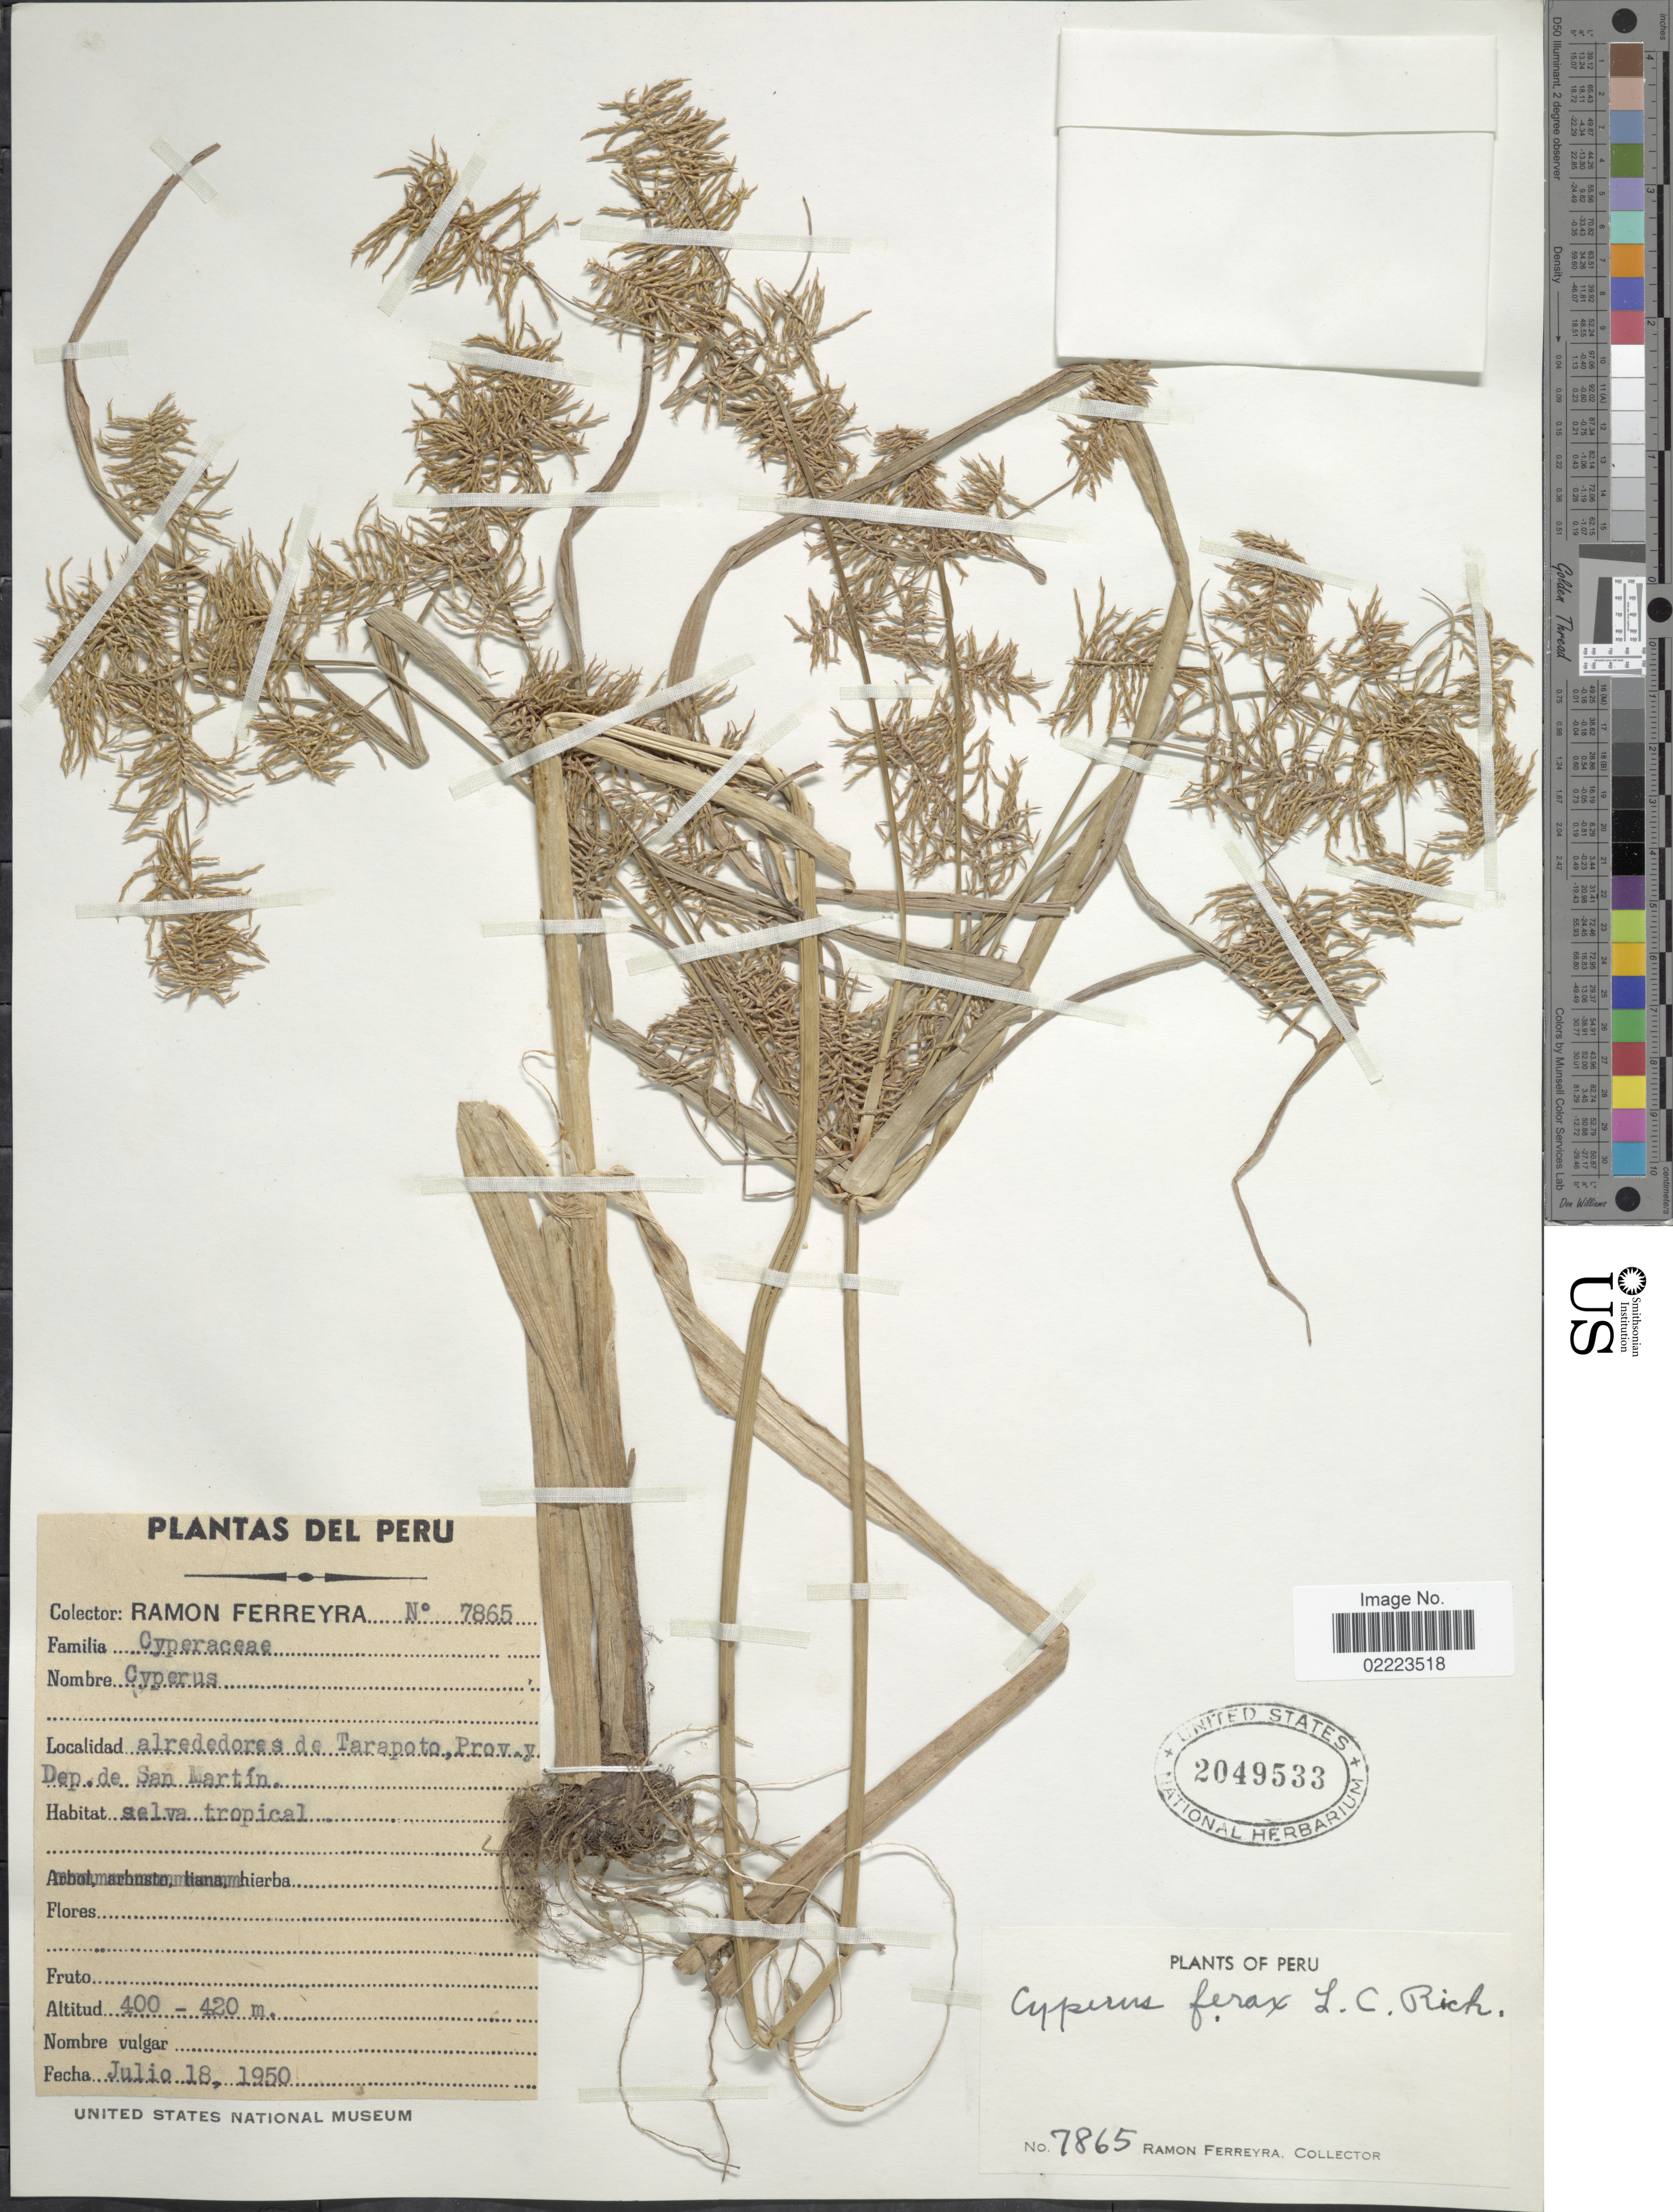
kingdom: Plantae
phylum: Tracheophyta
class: Liliopsida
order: Poales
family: Cyperaceae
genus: Cyperus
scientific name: Cyperus odoratus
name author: L.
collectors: R. A. Ferreyra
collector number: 7865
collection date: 1950-07-18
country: Peru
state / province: San Martín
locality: Alrededores de Tarapoto, Prov. y Dep. de San Martin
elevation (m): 400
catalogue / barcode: US 2049533